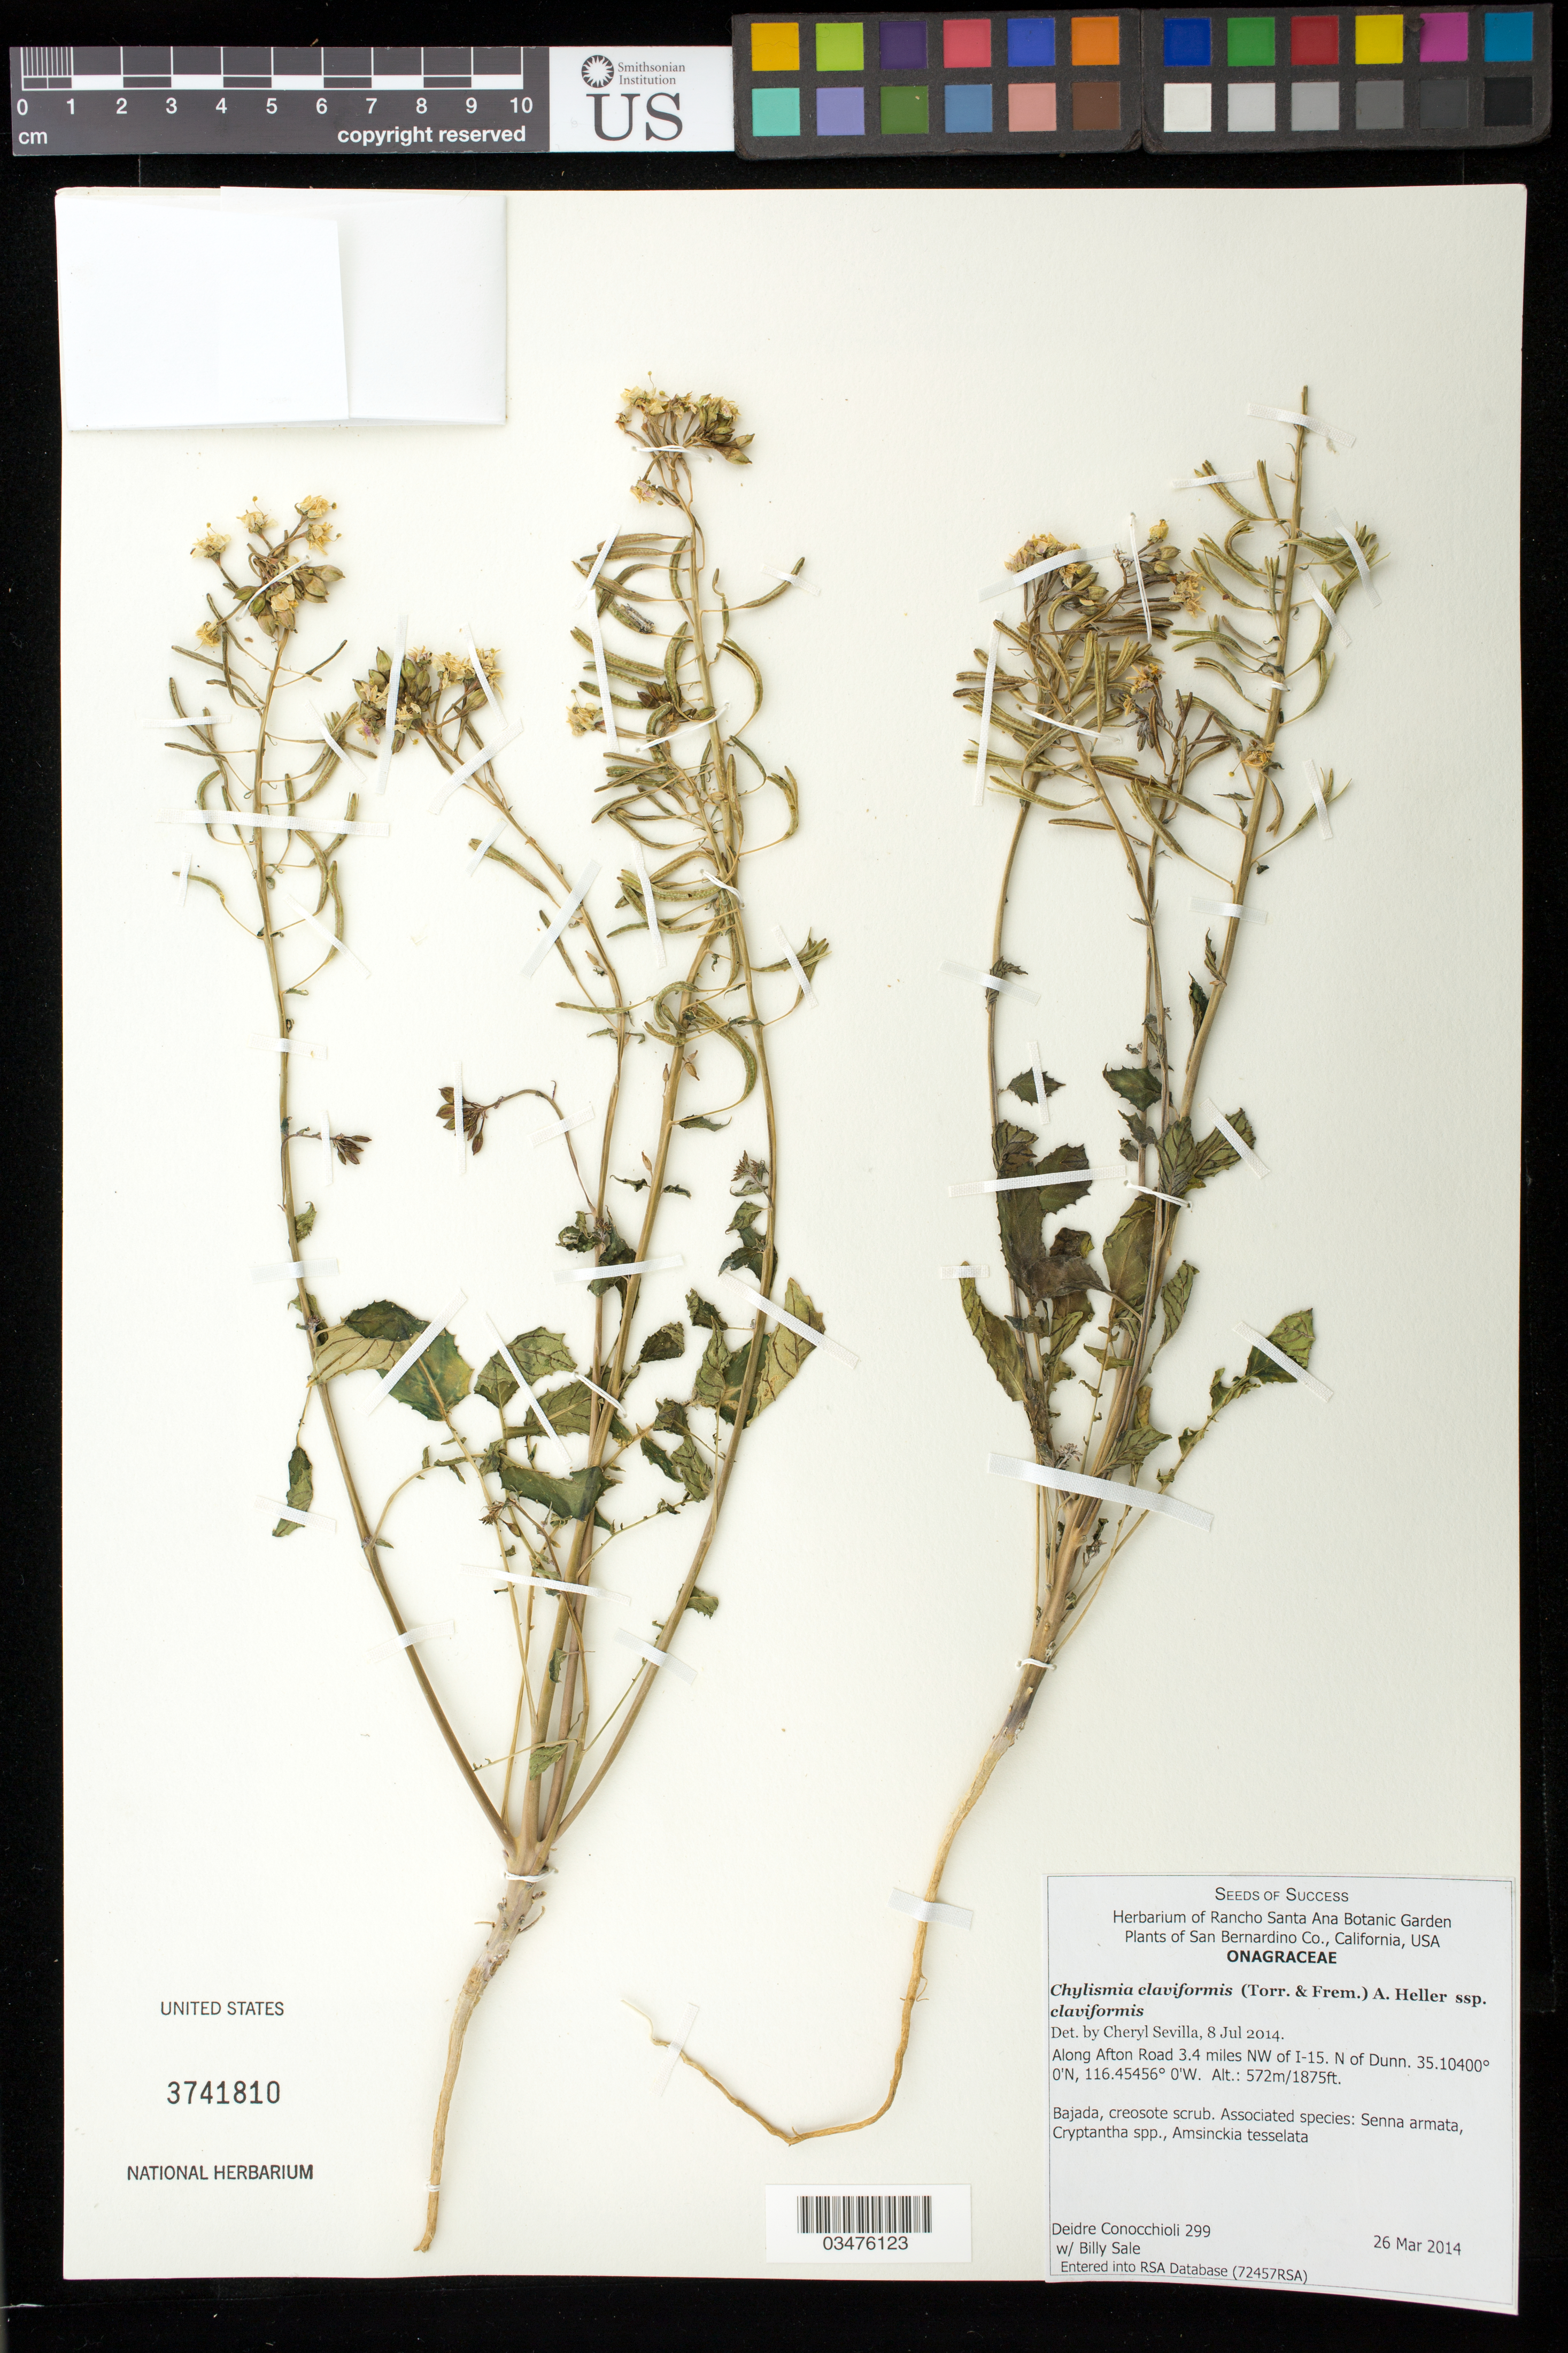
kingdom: Plantae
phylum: Tracheophyta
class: Magnoliopsida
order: Myrtales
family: Onagraceae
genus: Chylismia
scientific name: Chylismia claviformis subsp. claviformis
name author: (Torr. & Frém.) A. Heller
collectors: D. Conocchioli & K. Sale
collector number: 299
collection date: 2014-03-26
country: United States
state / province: California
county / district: San Bernardino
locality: Along Afton Road 3.4 mi. NW of I-15, N of Dunn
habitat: Bajada, creosote scrub. With Senna armata, Cryptantha sp., Amsinckia tesselata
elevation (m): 572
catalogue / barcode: US 3741810